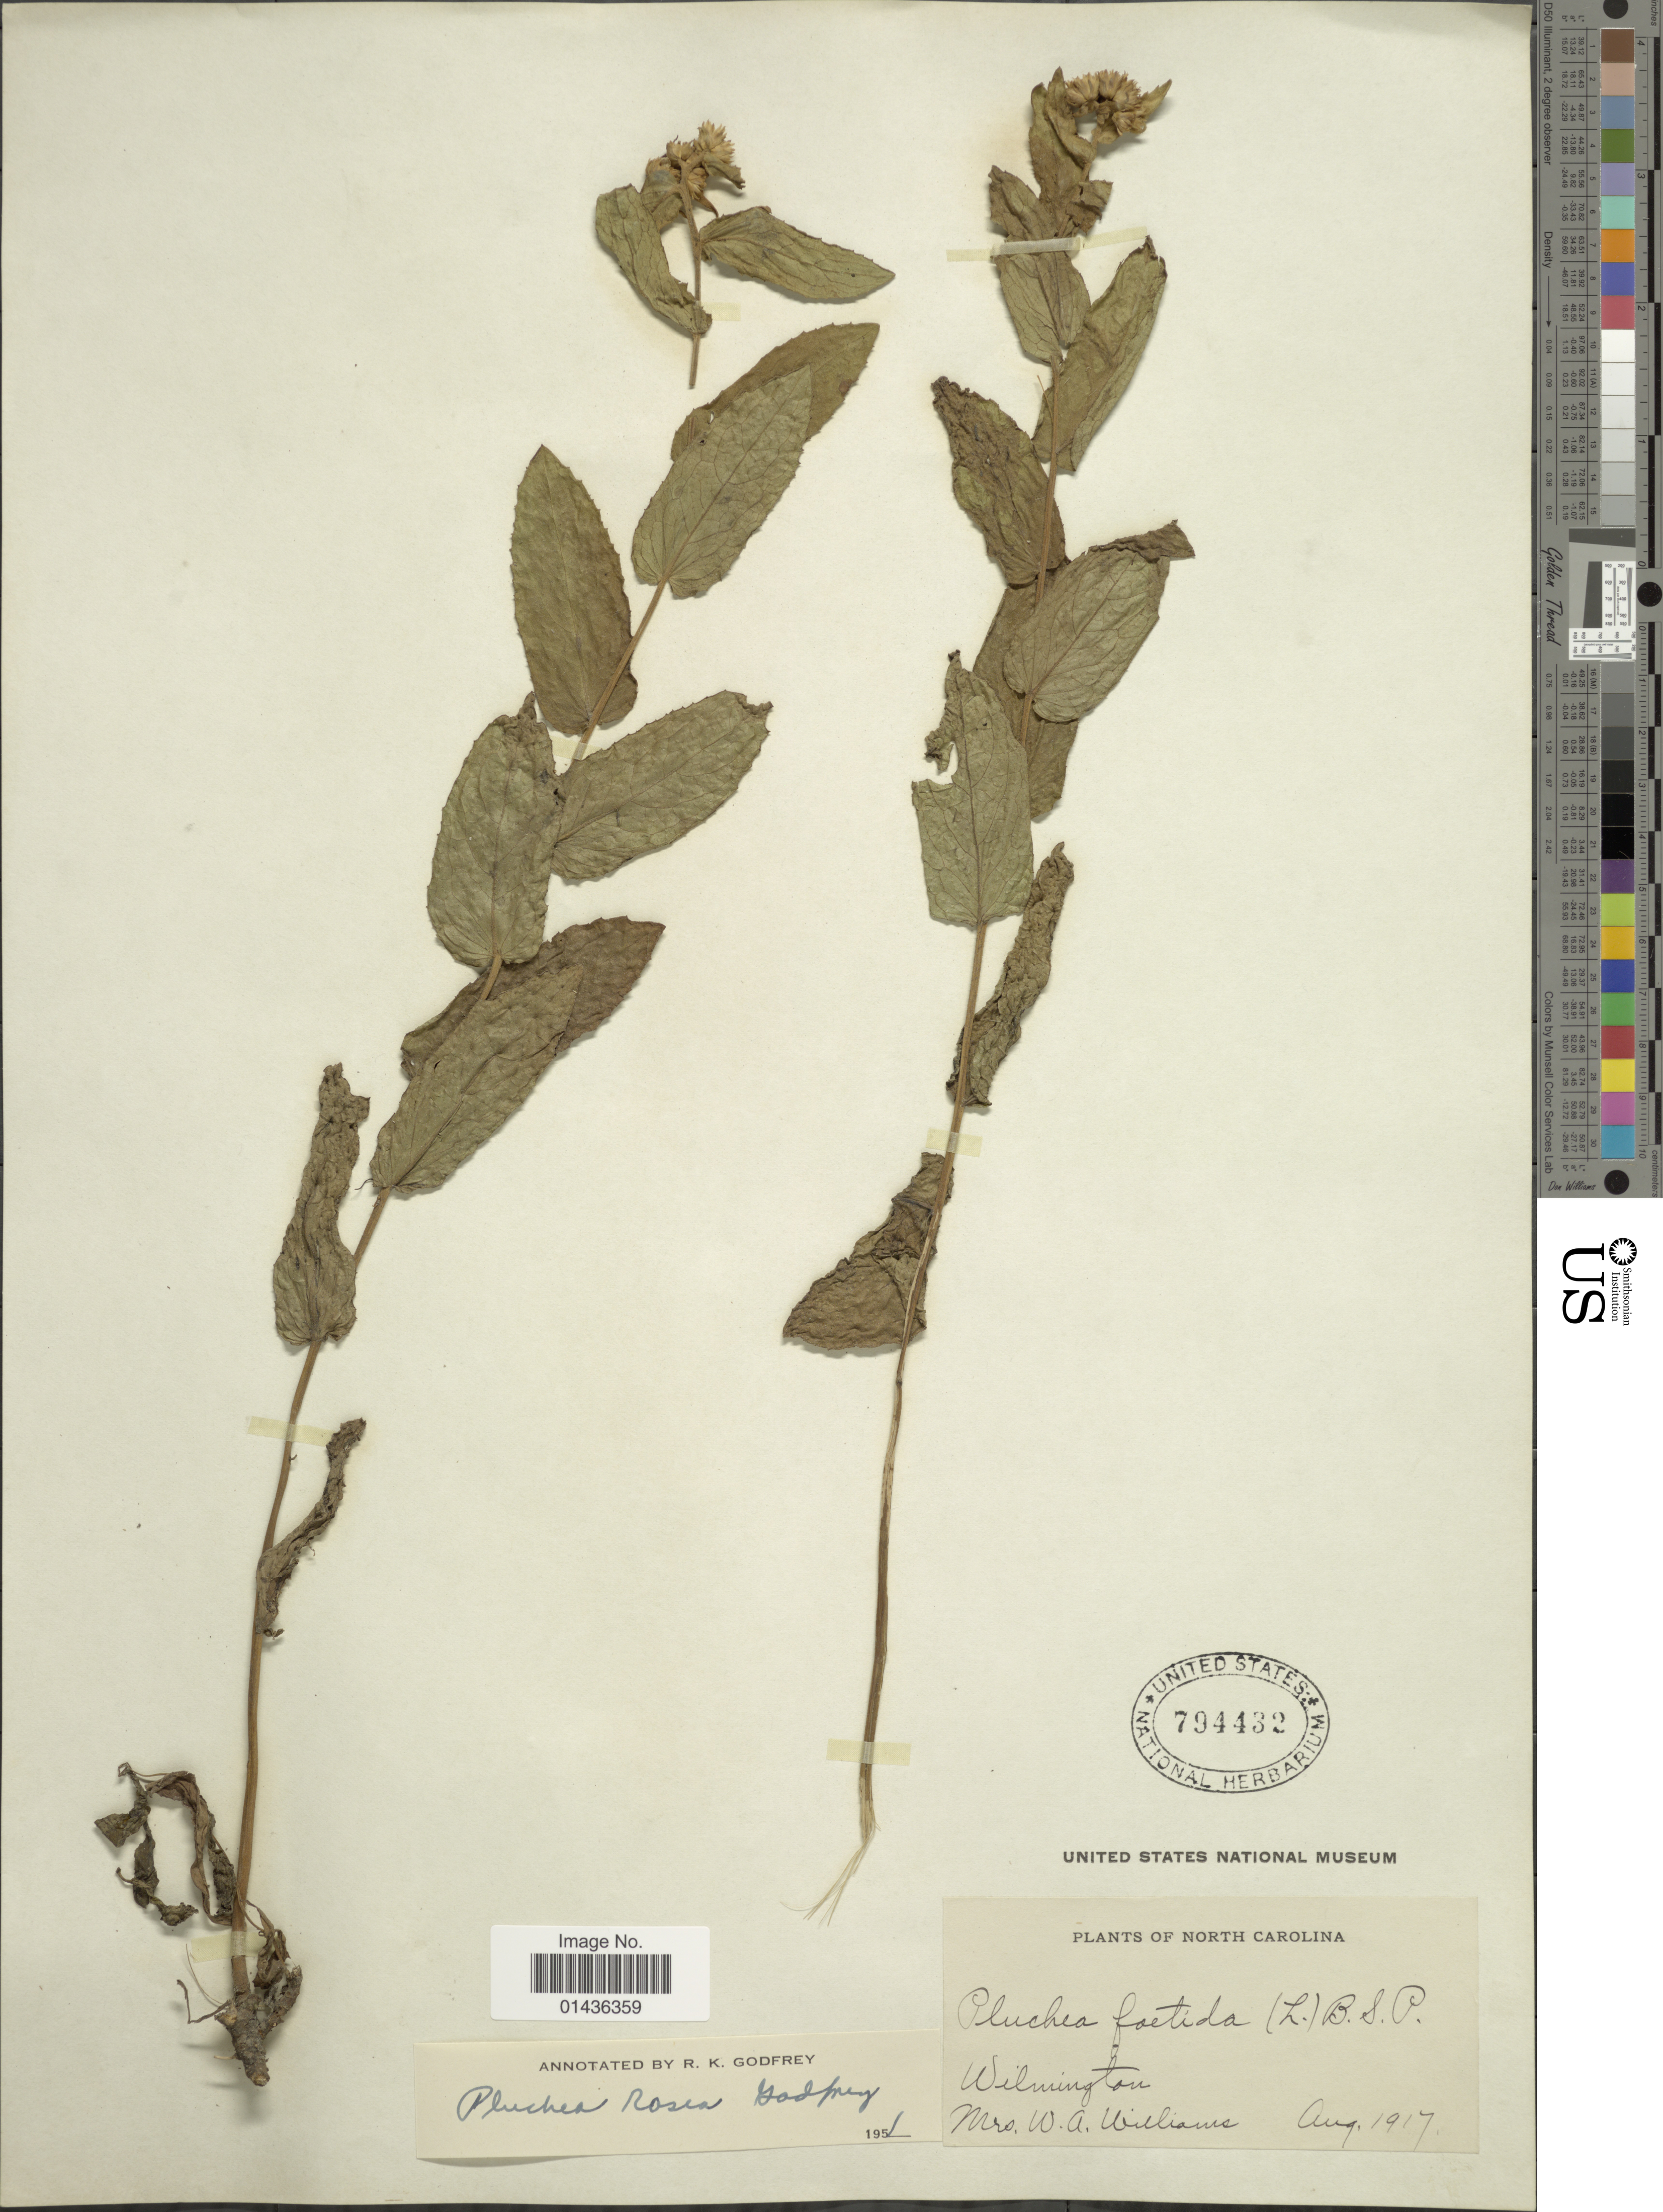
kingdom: Plantae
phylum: Tracheophyta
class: Magnoliopsida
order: Asterales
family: Asteraceae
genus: Pluchea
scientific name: Pluchea rosea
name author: R.K. Godfrey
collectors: W. A. Williams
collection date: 1917-08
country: United States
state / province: North Carolina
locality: Wilmington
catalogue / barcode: US 794432